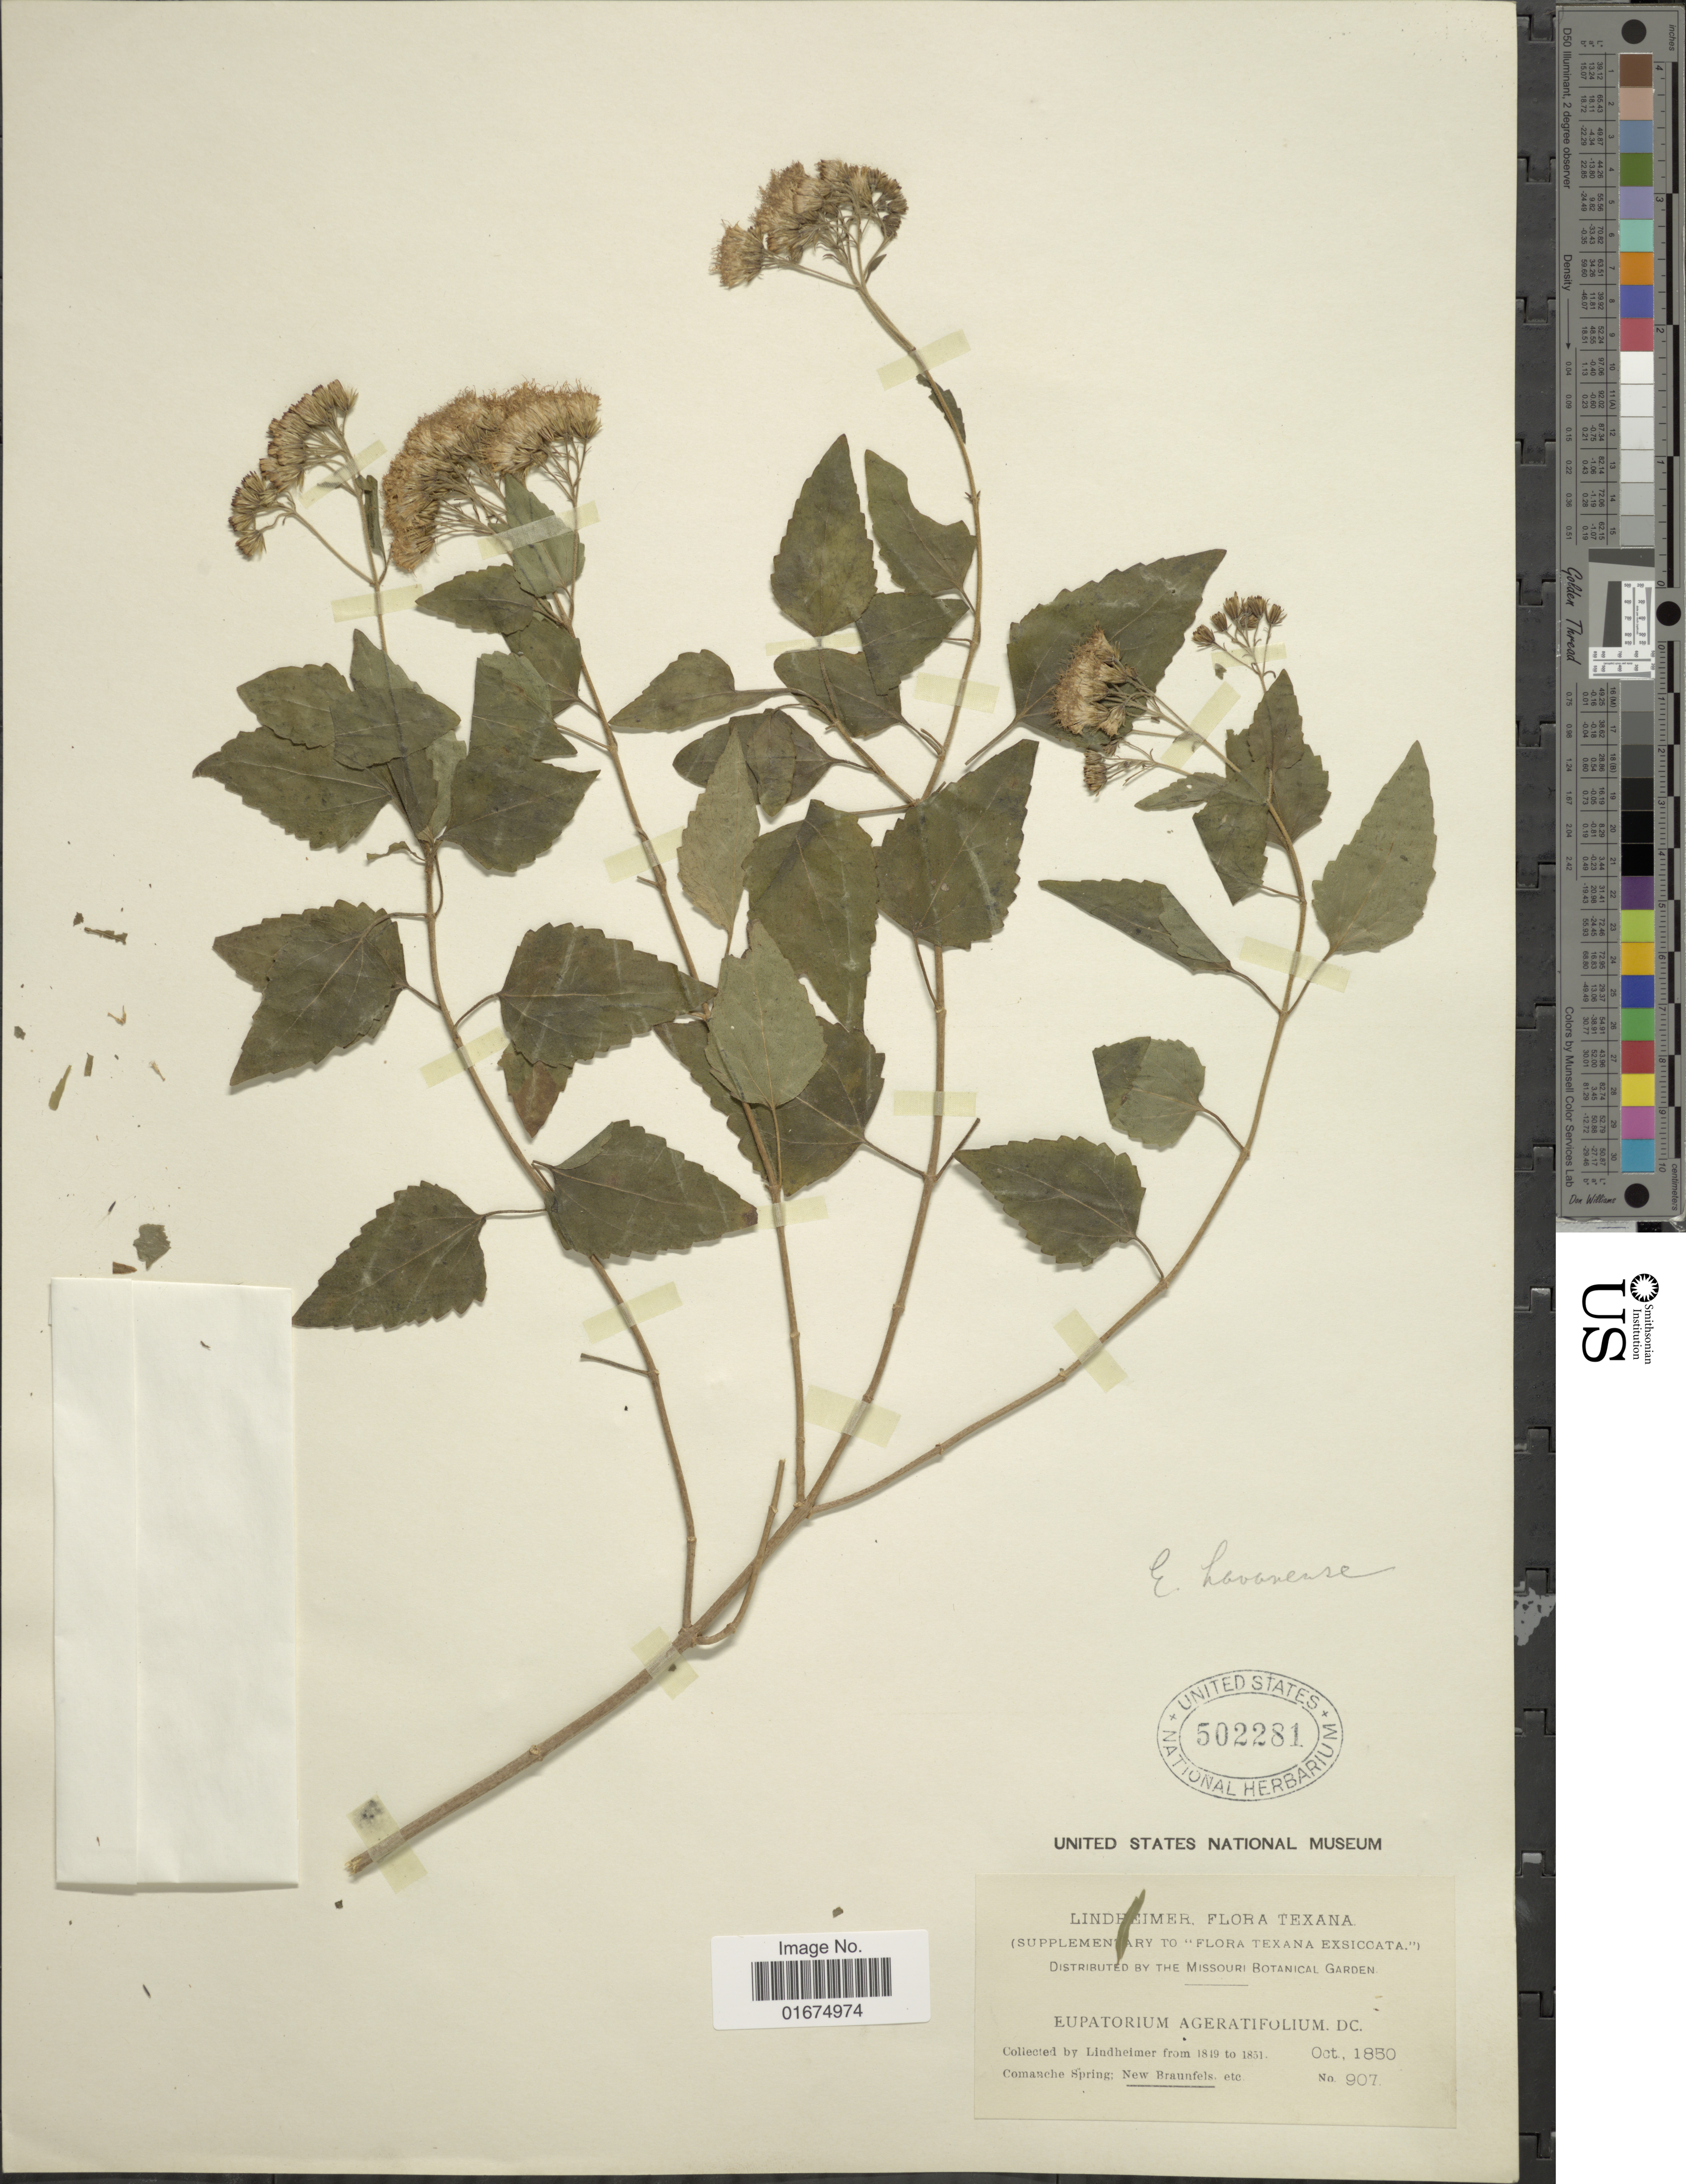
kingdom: Plantae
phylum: Tracheophyta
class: Magnoliopsida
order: Asterales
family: Asteraceae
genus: Ageratina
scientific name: Ageratina altissima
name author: (L.) R.M. King & H. Rob.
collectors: -. Lindheimer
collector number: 907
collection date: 1850-10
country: United States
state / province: Texas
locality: Comanche Spring: New Braunfels, etc.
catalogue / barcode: US 502281